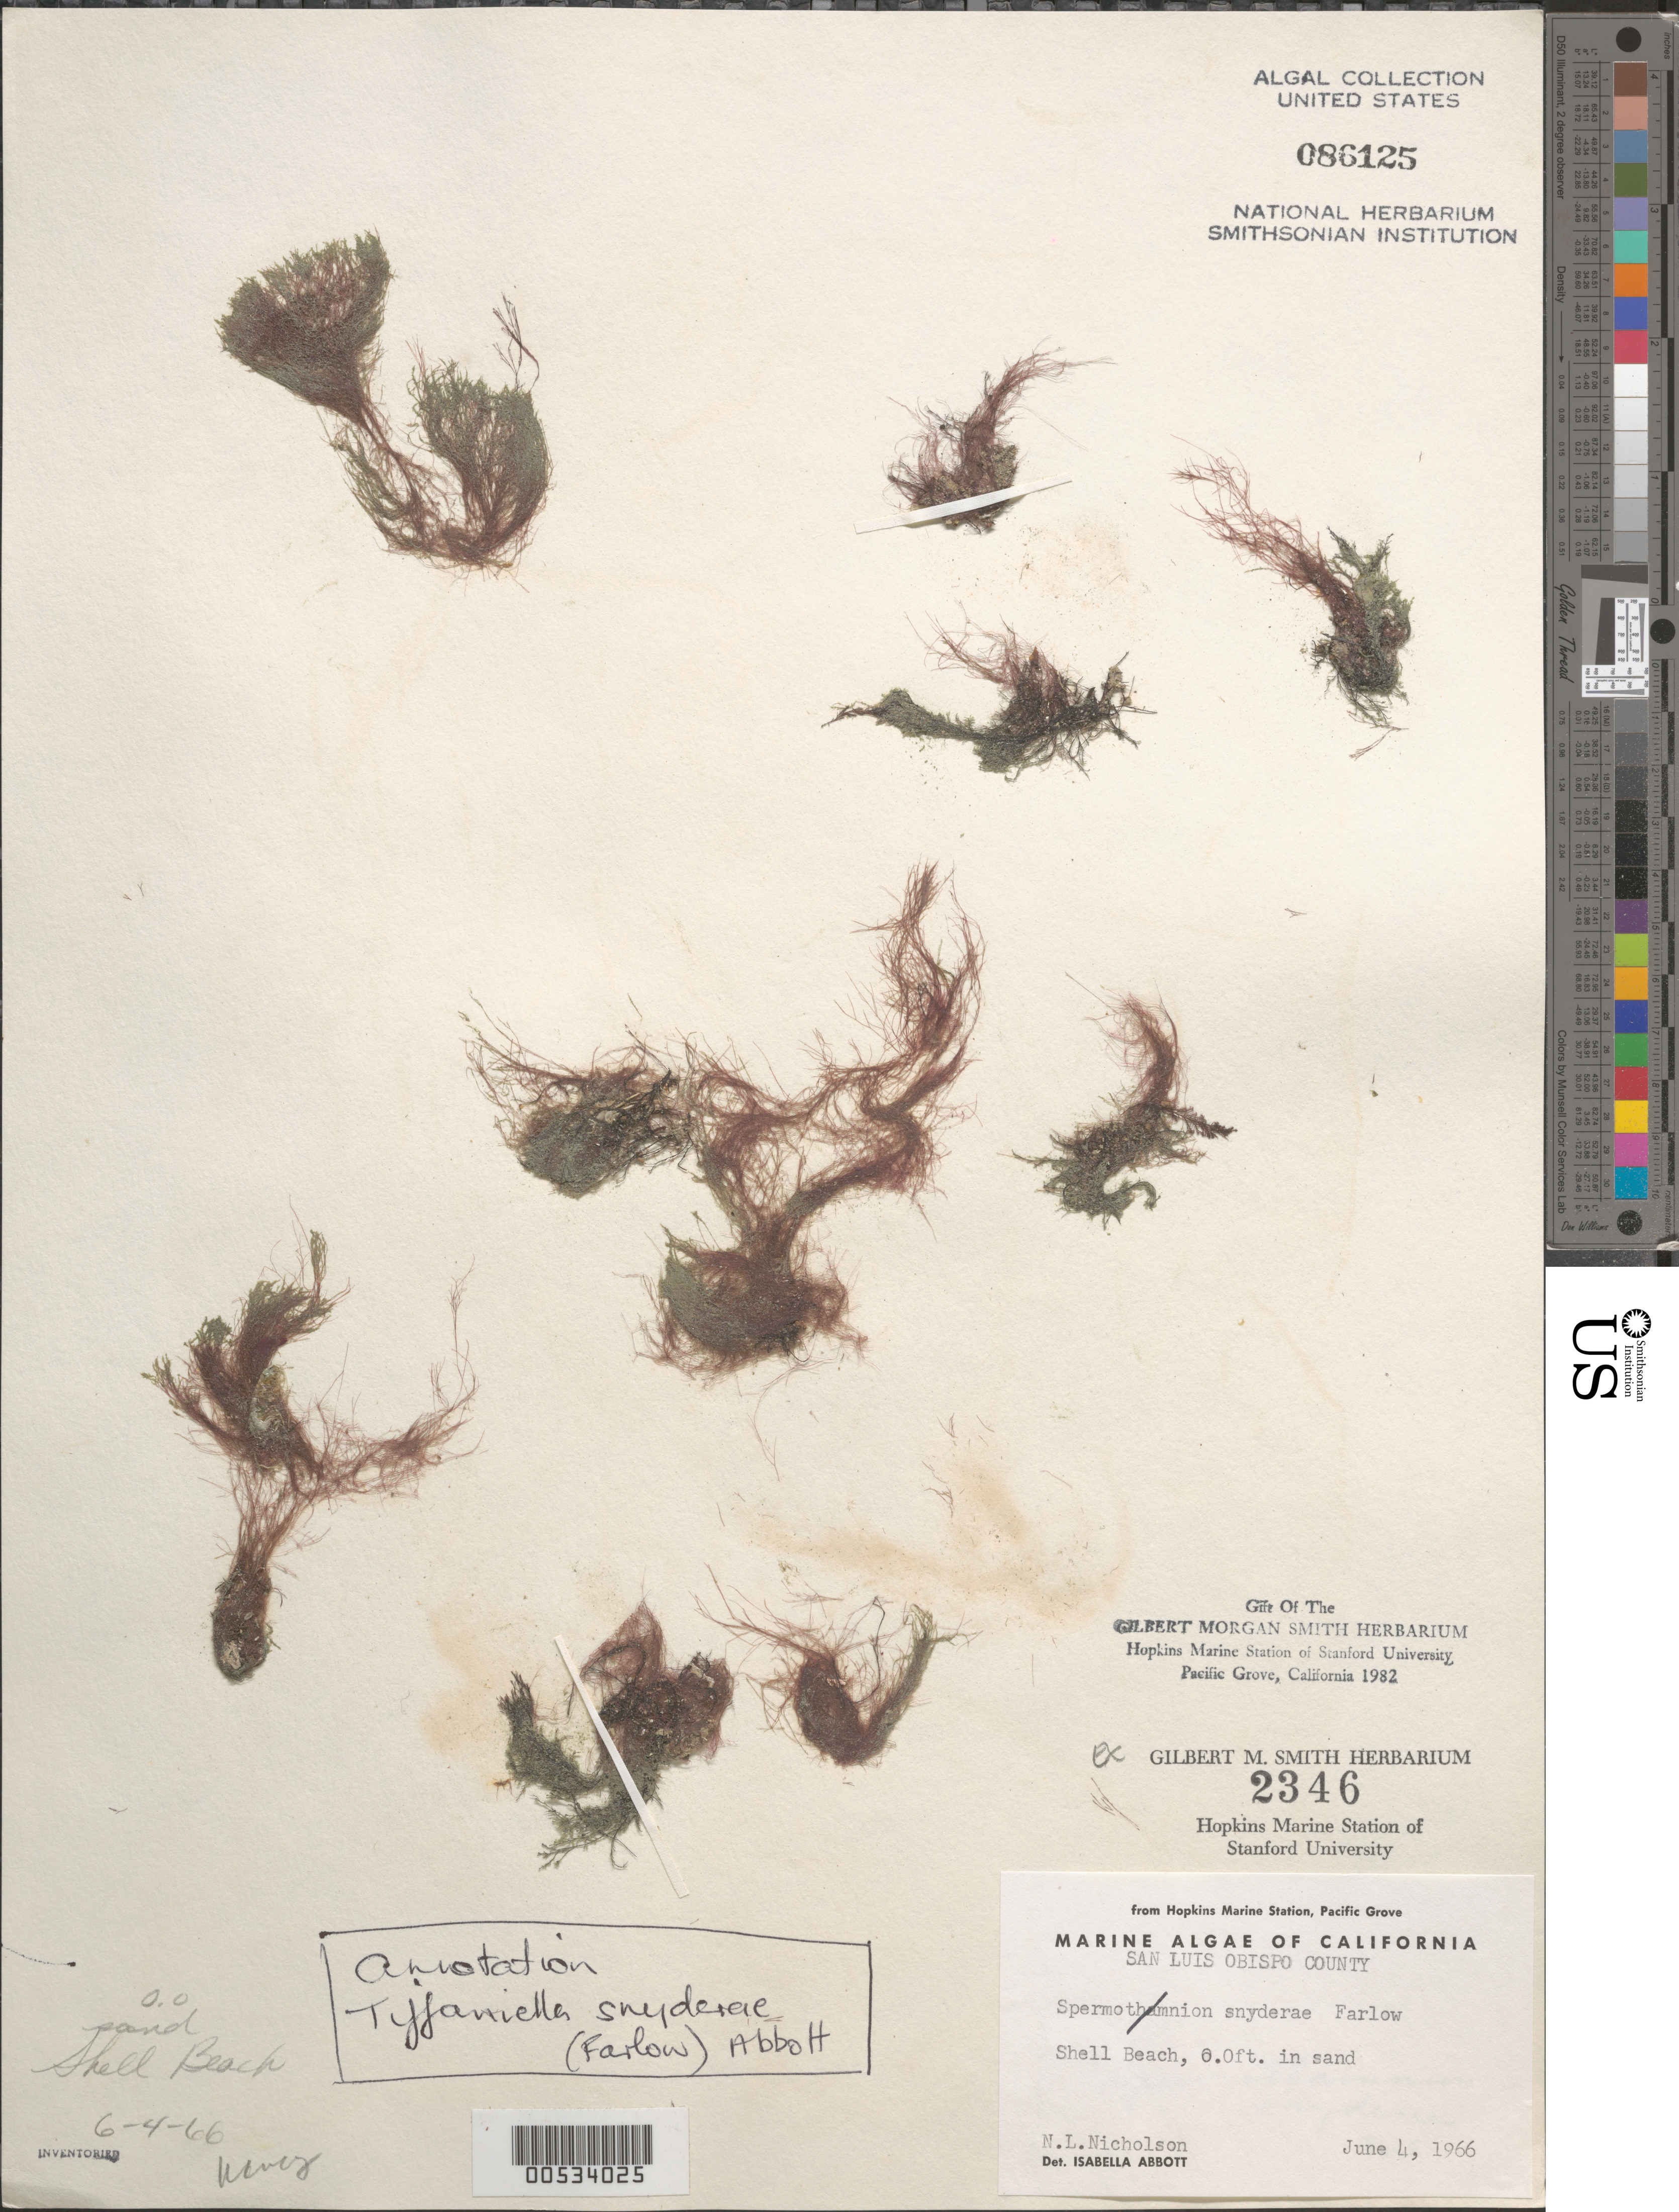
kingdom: Plantae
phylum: Rhodophyta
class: Florideophyceae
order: Ceramiales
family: Wrangeliaceae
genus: Tiffaniella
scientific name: Tiffaniella snyderae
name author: (Farl.) I.A. Abbott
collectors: N. Nicholson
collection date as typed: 04 Jun 1966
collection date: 1966-06-04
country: United States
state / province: California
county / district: San Luis Obispo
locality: Shell Beach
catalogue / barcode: US 86125